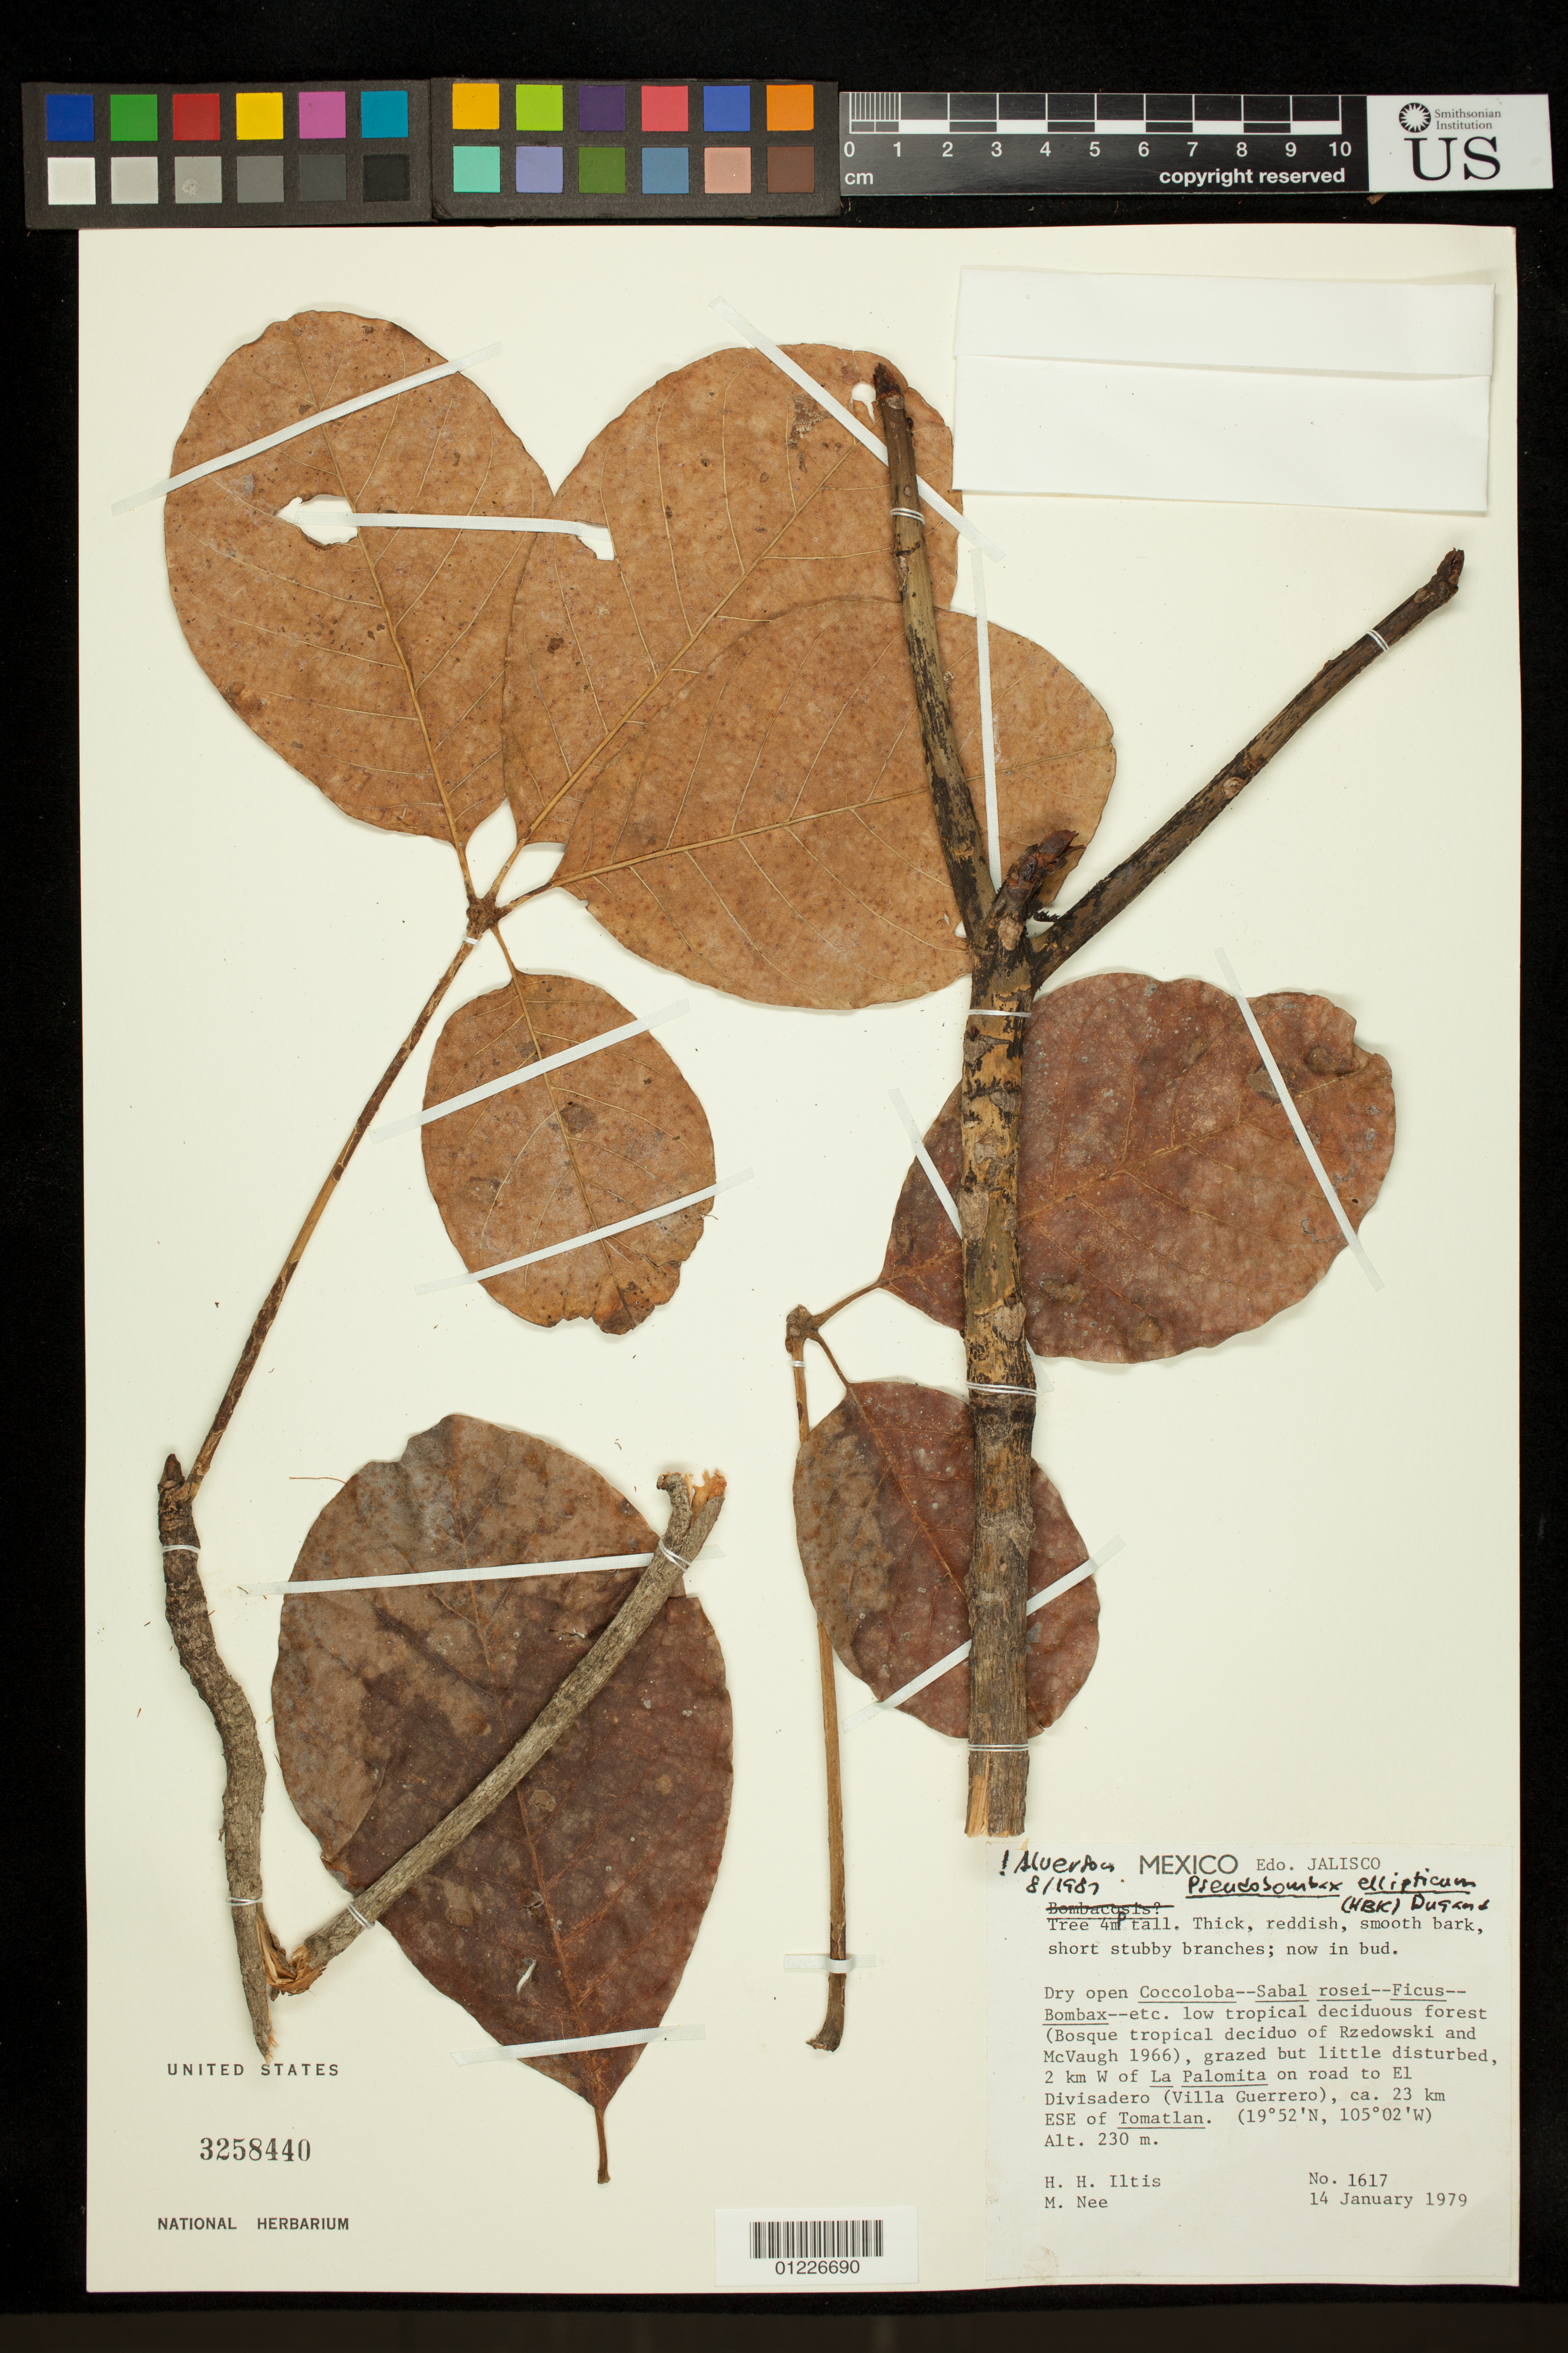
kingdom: Plantae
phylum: Tracheophyta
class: Magnoliopsida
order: Malvales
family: Malvaceae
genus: Pseudobombax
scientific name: Pseudobombax ellipticum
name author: (Kunth) Dugand G.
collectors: H. H. Iltis & M. Nee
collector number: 1617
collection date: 1979-01-14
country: Mexico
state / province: Jalisco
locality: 2 km w of La Palomita on road to El Divisandero (Villa Guerrero), 23 km ESE of Tomatlan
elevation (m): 230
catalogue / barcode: US 3258440